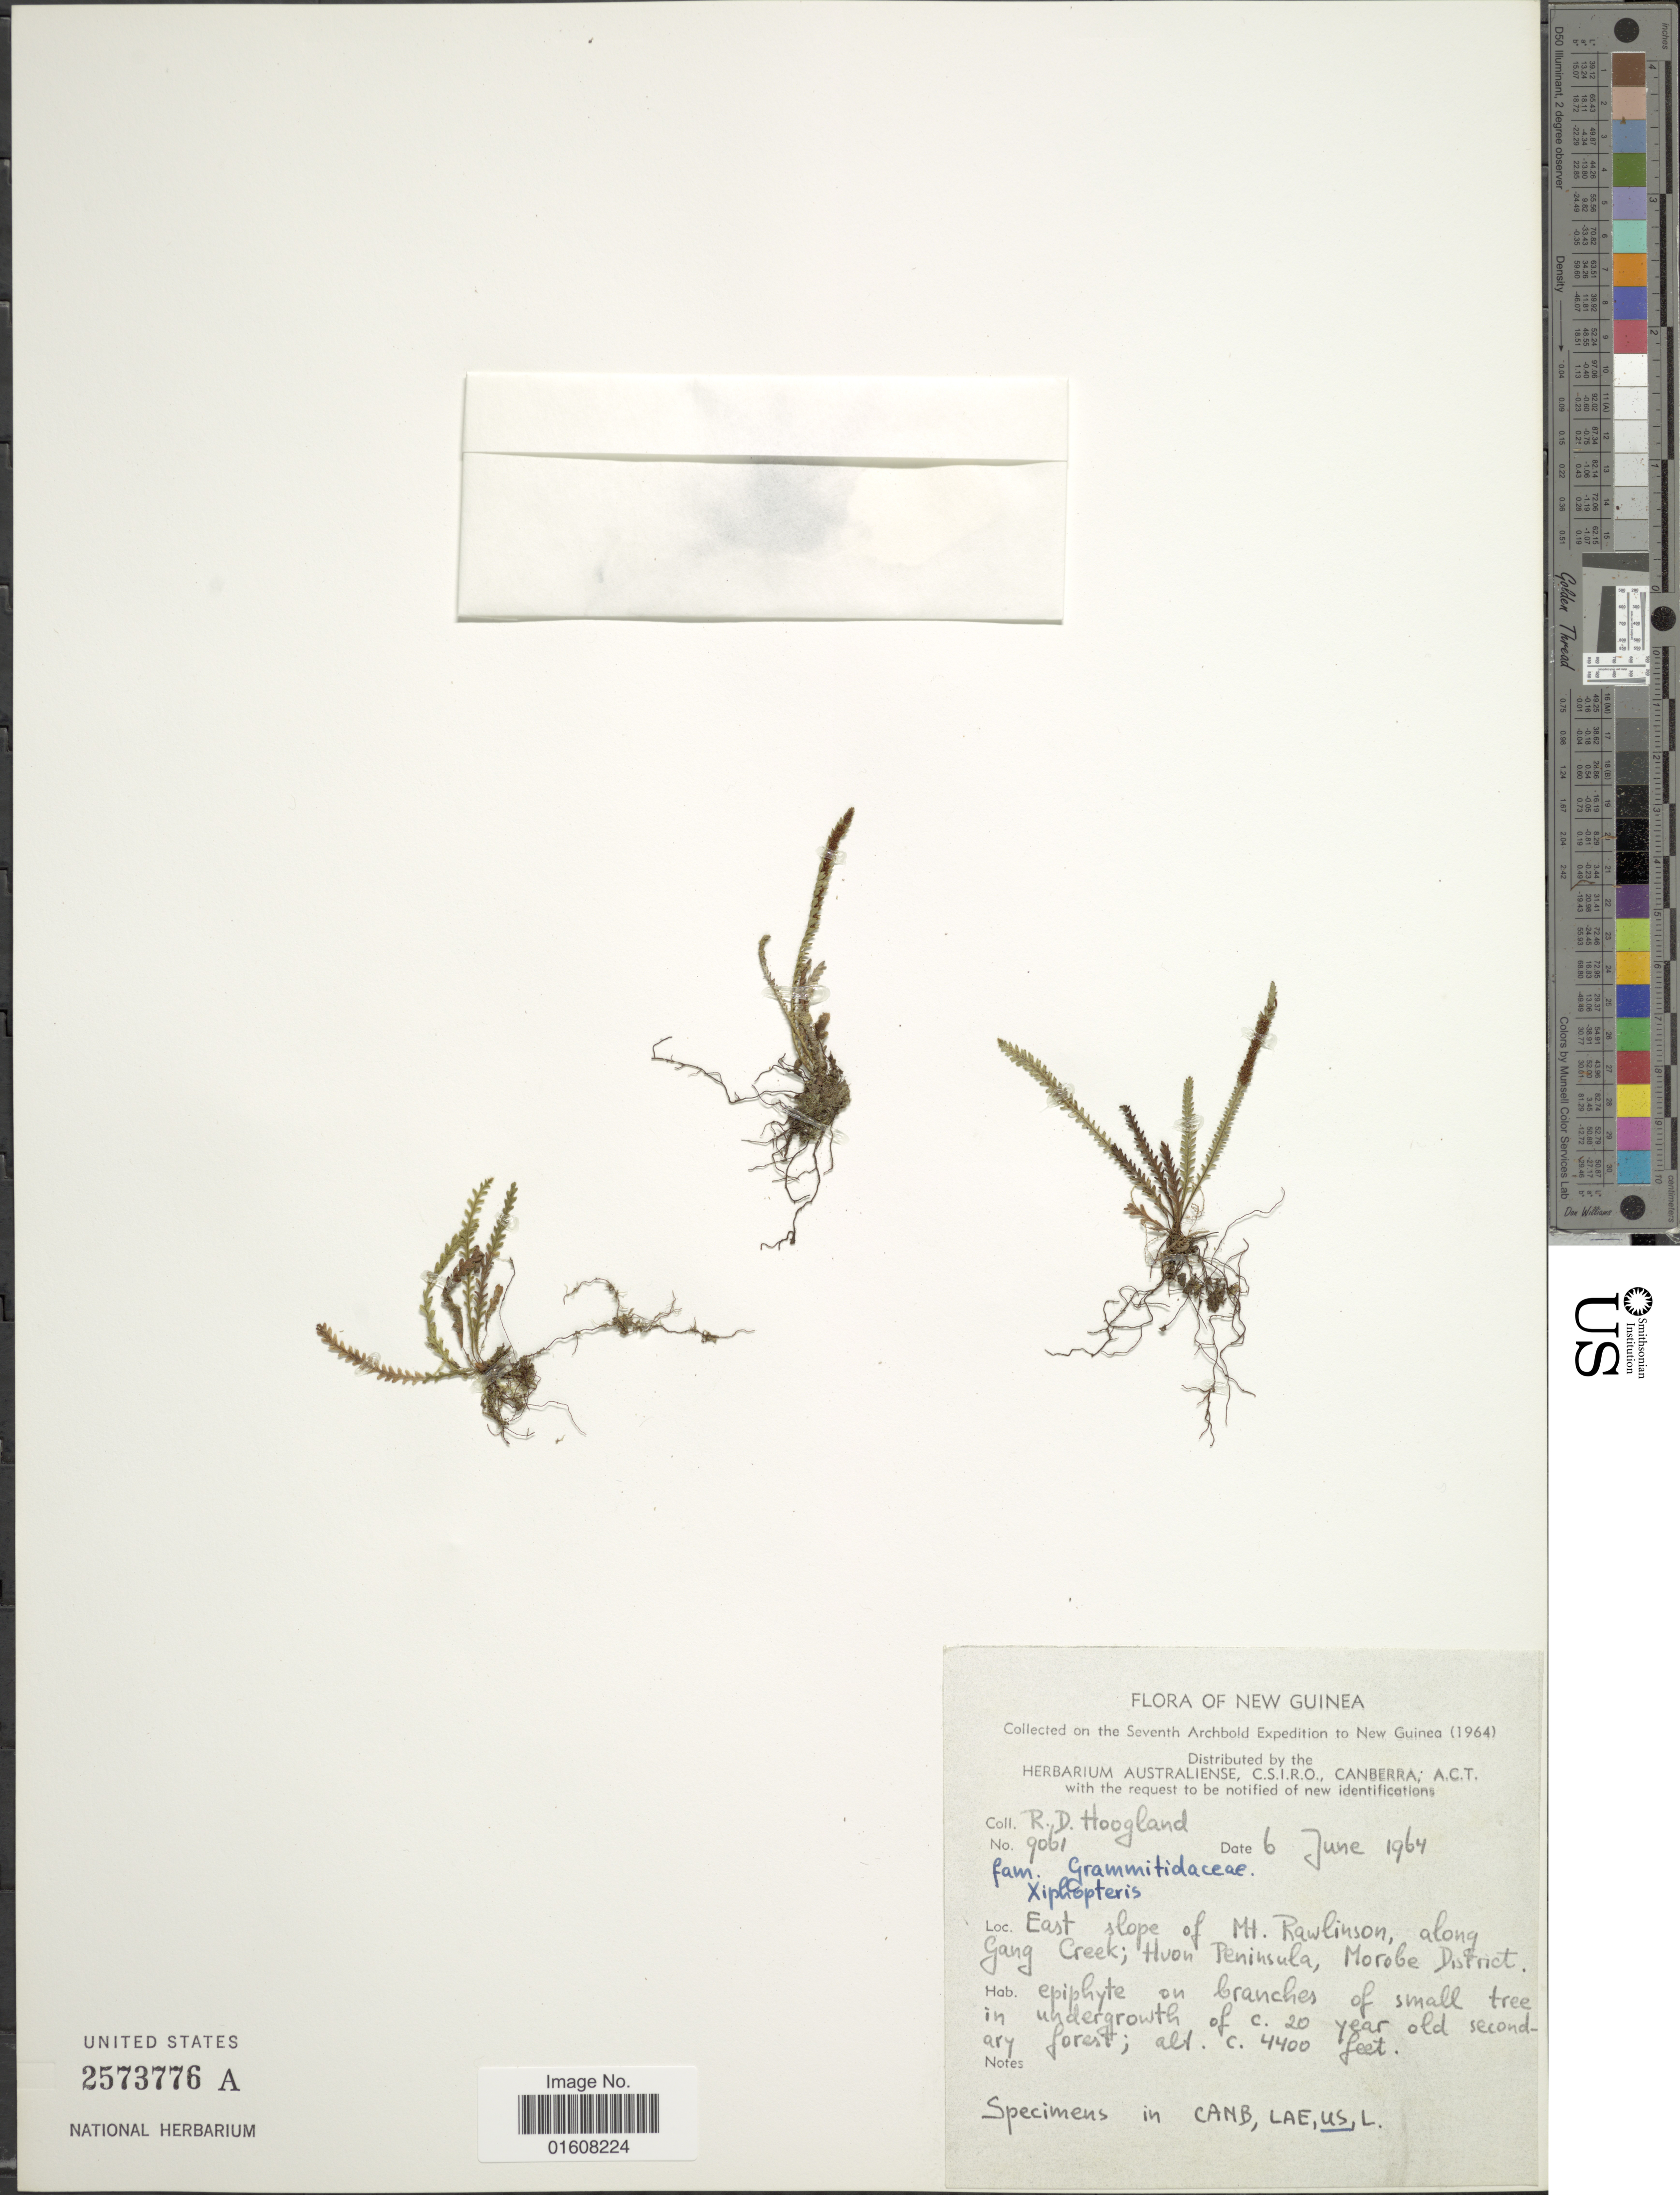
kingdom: Plantae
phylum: Tracheophyta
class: Polypodiopsida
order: Polypodiales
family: Polypodiaceae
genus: Grammitis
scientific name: Grammitis sp.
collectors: R. D. Hoogland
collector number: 9061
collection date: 1964-06-06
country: Papua New Guinea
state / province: Morobe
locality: New Guinea. East slope of Mt. Rwalinson, along Gang Creek; Huon Peninsula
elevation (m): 1341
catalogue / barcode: US 2573776A